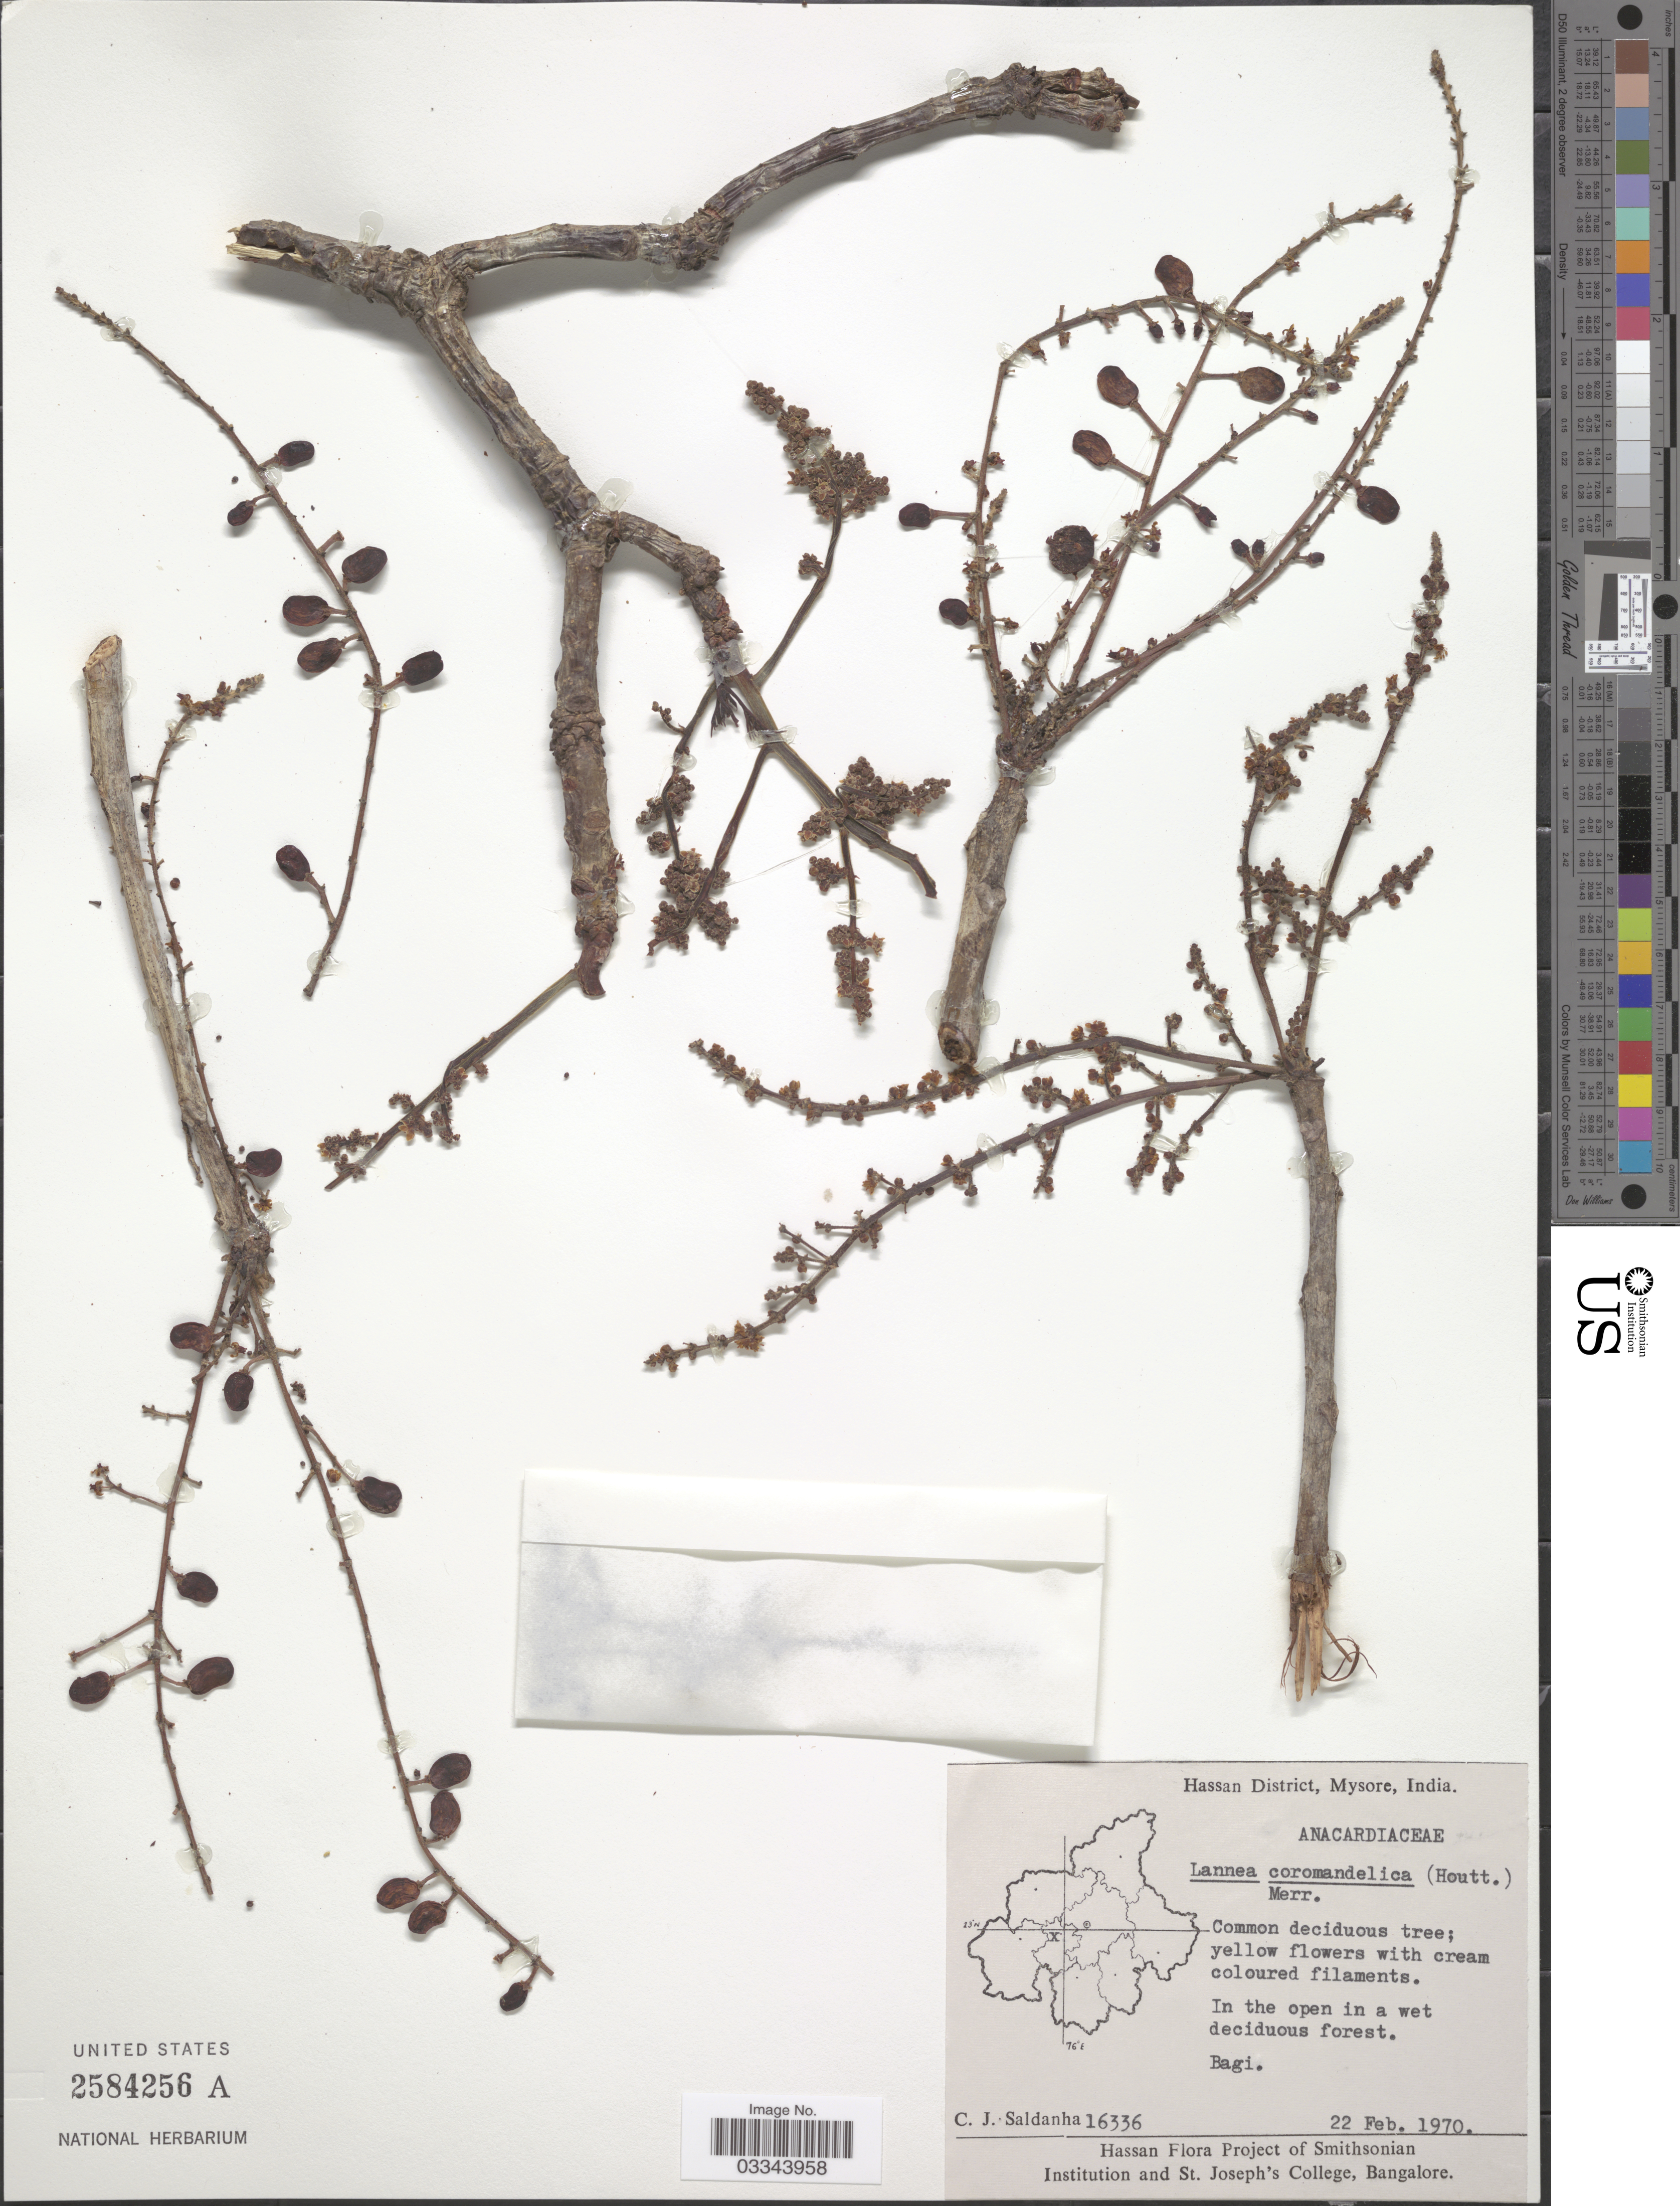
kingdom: Plantae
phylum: Tracheophyta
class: Magnoliopsida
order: Sapindales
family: Anacardiaceae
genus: Lannea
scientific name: Lannea coromandelica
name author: (Houtt.) Merr.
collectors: C. J. Saldanha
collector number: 16336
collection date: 1970-02-22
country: India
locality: Hassan District, Mysore, Bagi.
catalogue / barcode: US 2584256A